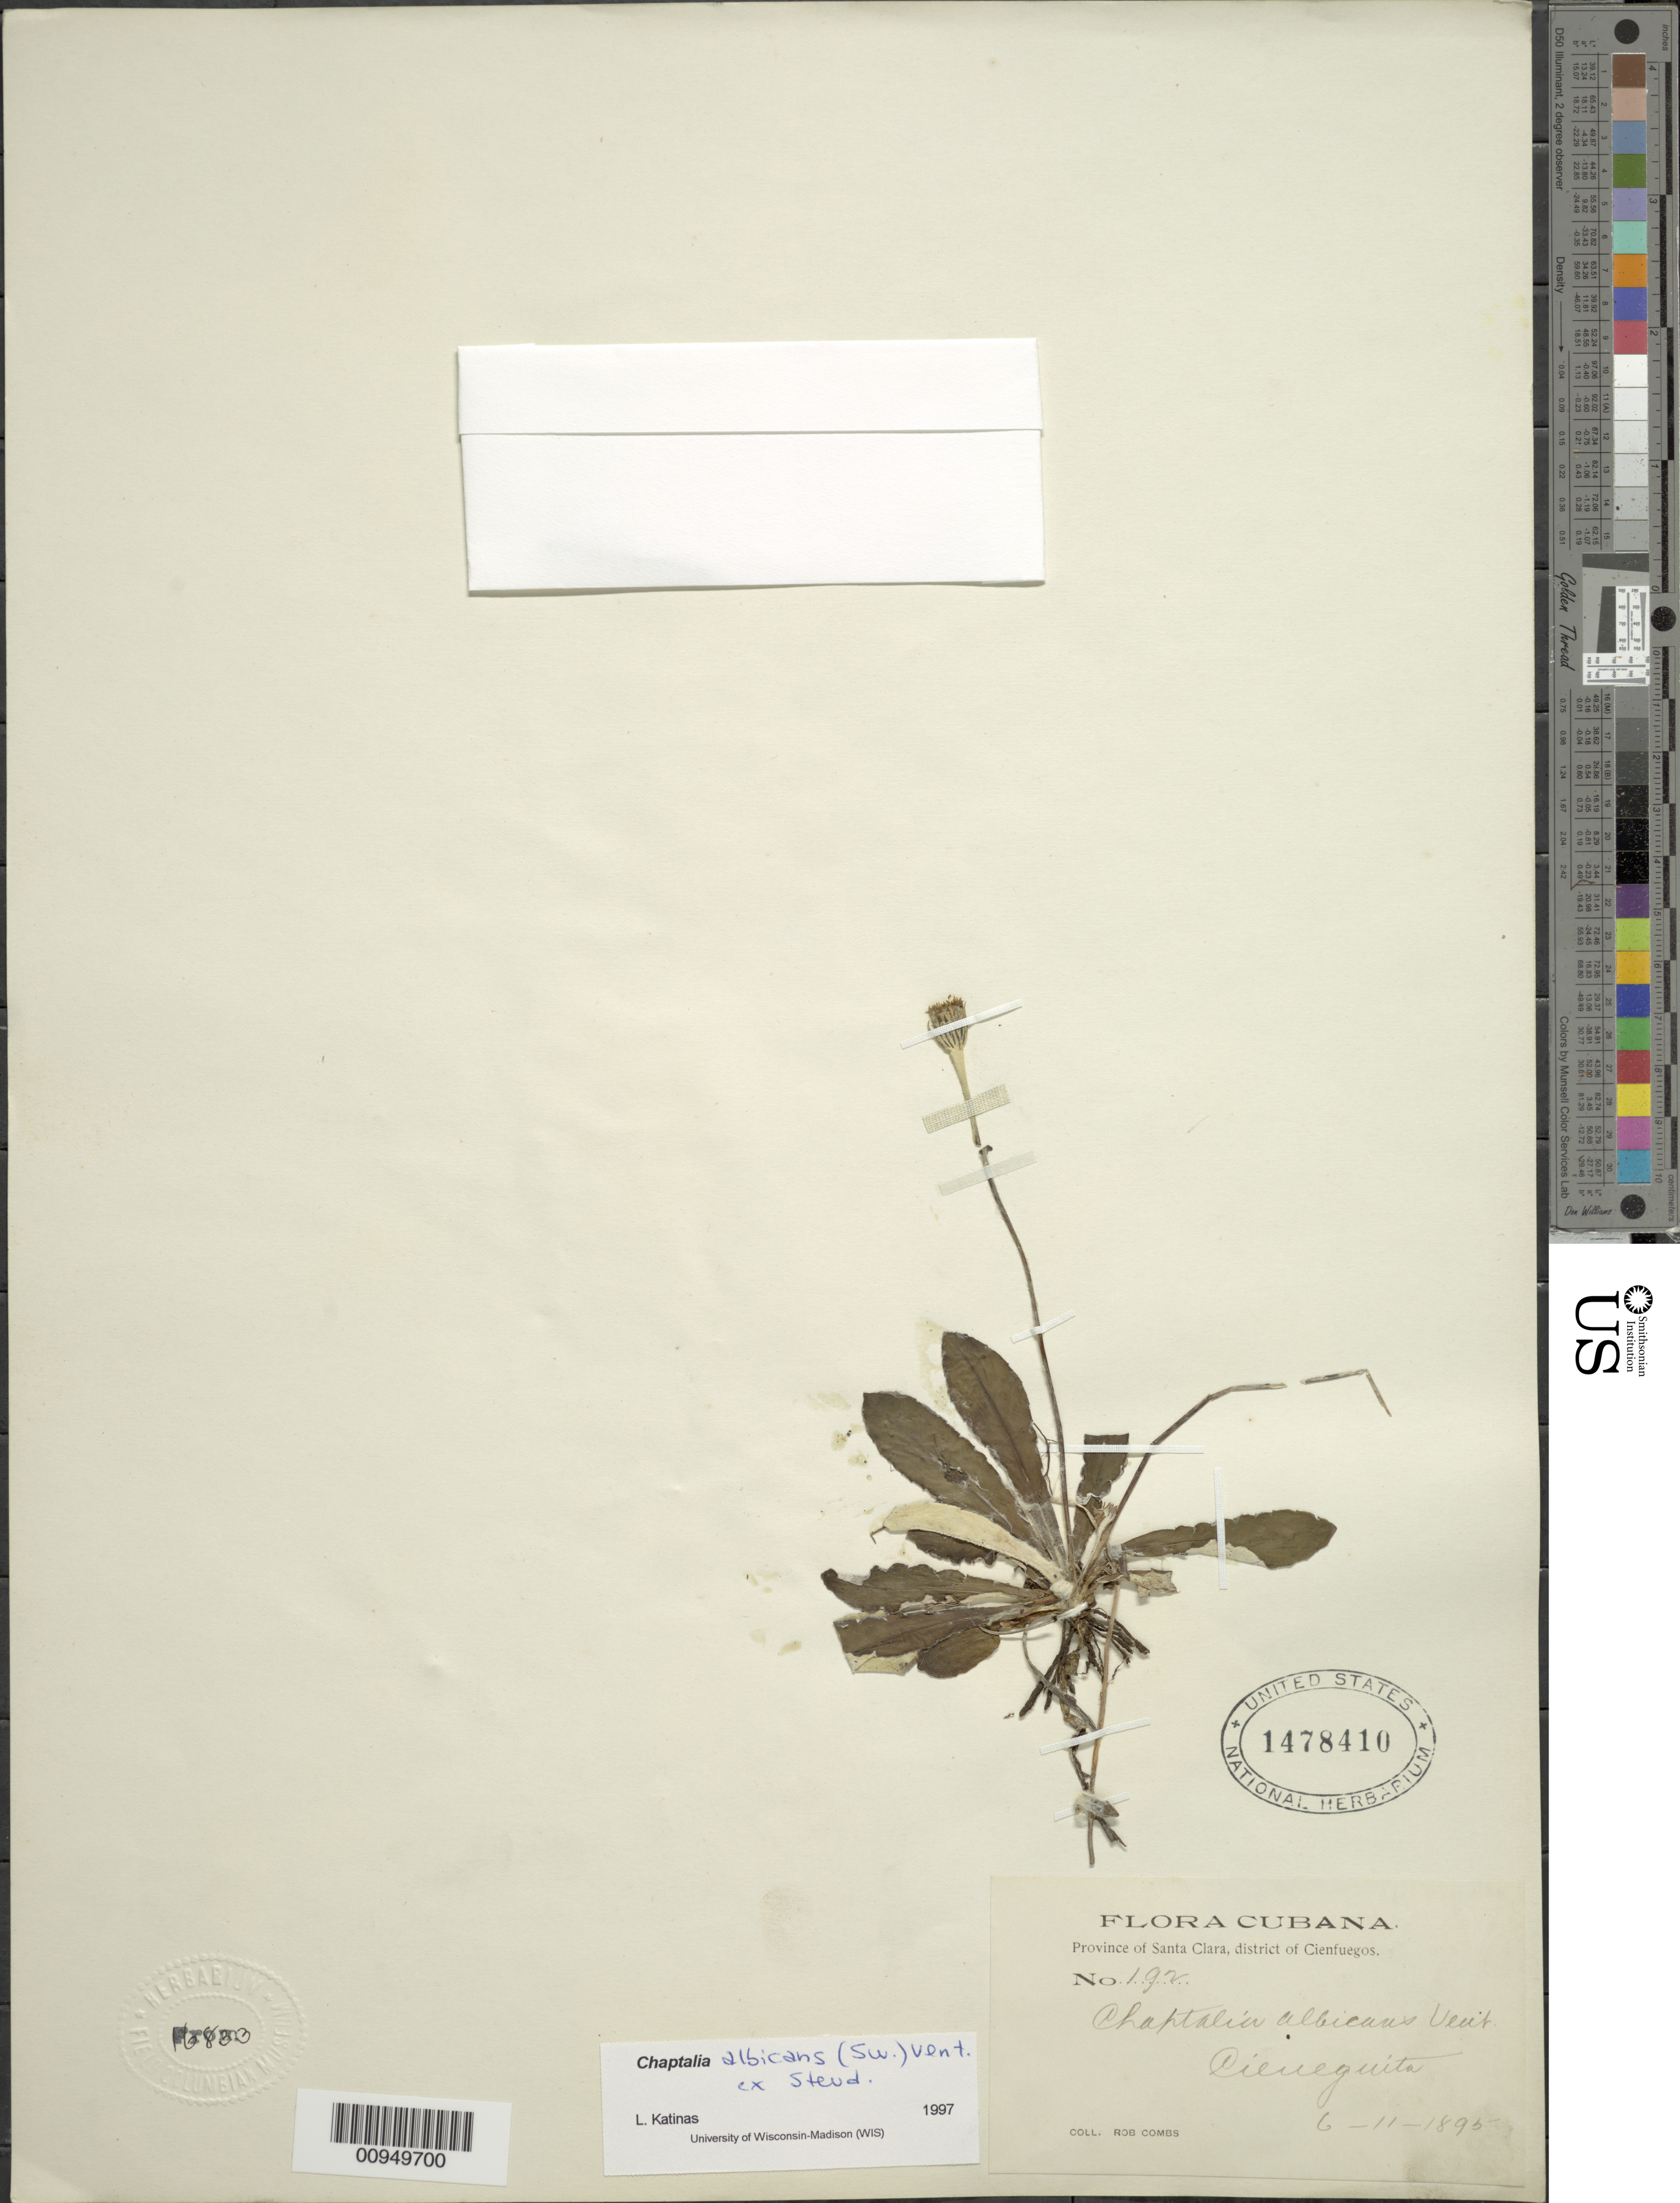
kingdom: Plantae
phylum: Tracheophyta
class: Magnoliopsida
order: Asterales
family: Asteraceae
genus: Chaptalia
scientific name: Chaptalia albicans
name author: (Sw.) Vent. ex B.D. Jacks.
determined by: Katinas, L.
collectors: R. Combs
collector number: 192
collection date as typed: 06 Sep 1895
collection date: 1895-09-06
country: Cuba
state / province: Las Villas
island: Cuba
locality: District of Cienfuegos, Cieneguita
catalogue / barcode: US 1478410